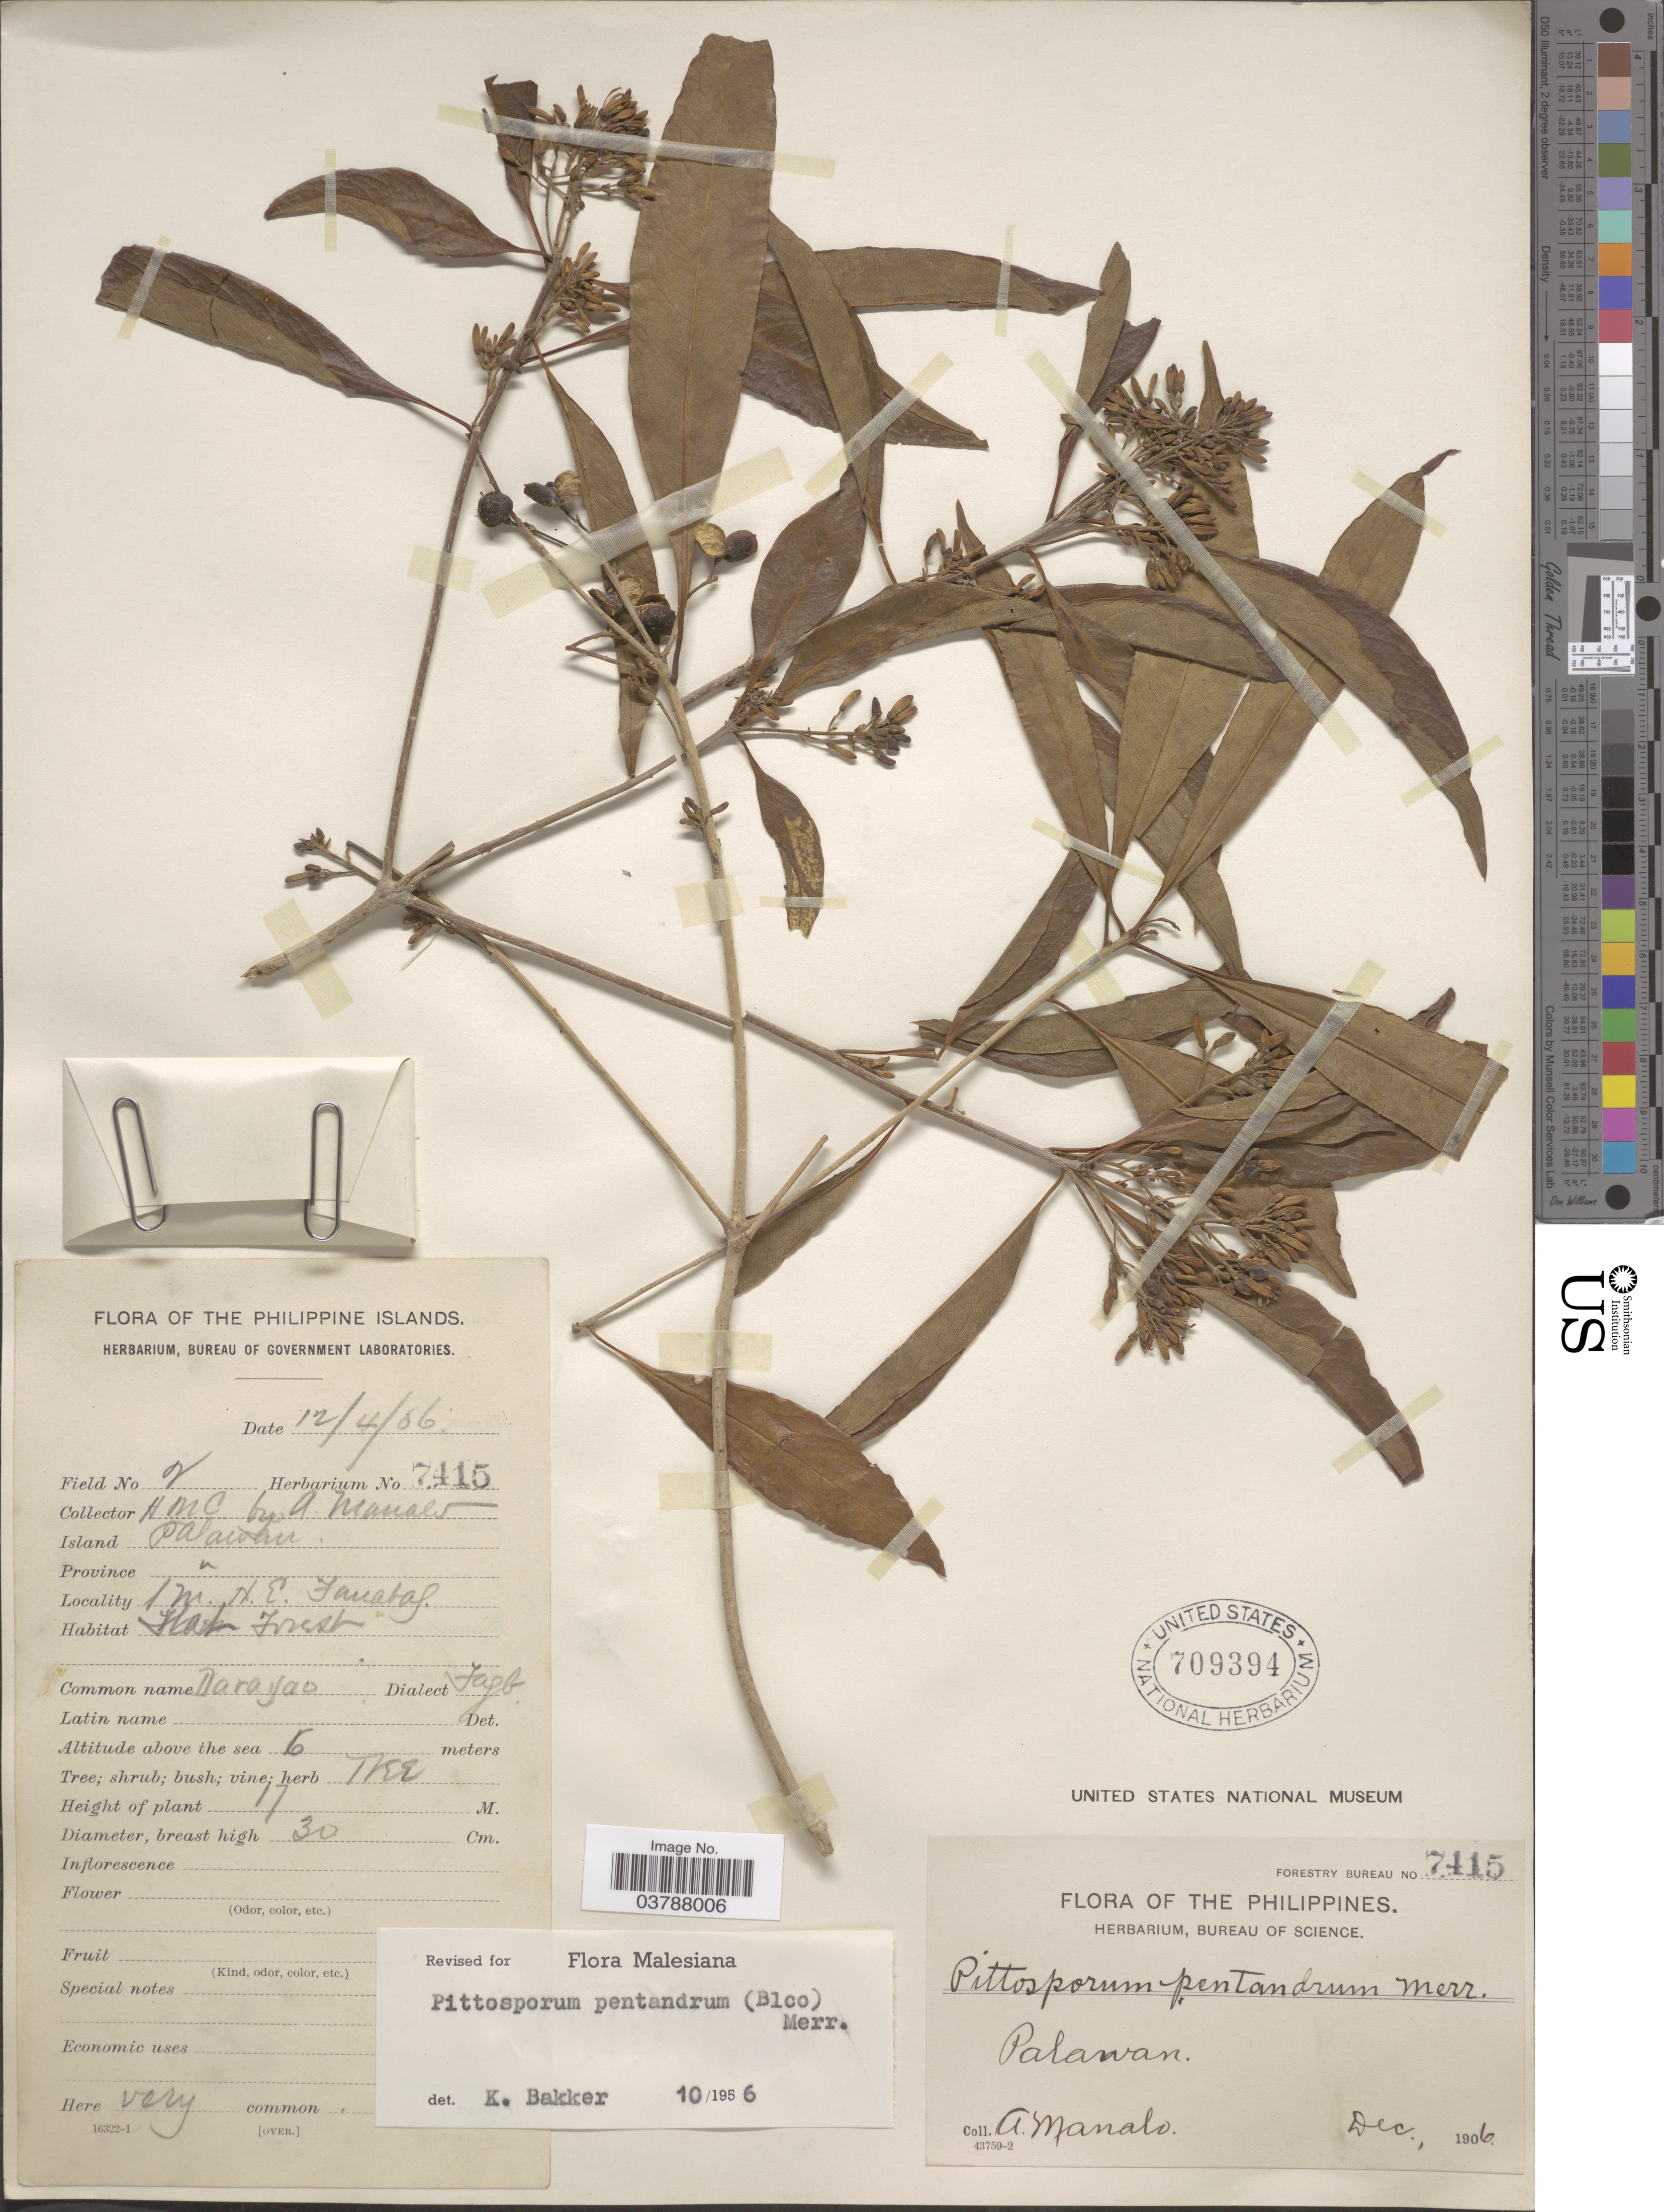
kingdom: Plantae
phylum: Tracheophyta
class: Magnoliopsida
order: Apiales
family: Pittosporaceae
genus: Pittosporum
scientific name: Pittosporum pentandrum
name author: (Blanco) Merr.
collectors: A. Manalo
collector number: Forestry Bureau 7415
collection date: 1906-12-04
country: Philippines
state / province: Mimaropa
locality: The Philippine Islands. Island Palawan. 1 m. N.E. Tanataf*.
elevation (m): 6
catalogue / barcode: US 709394